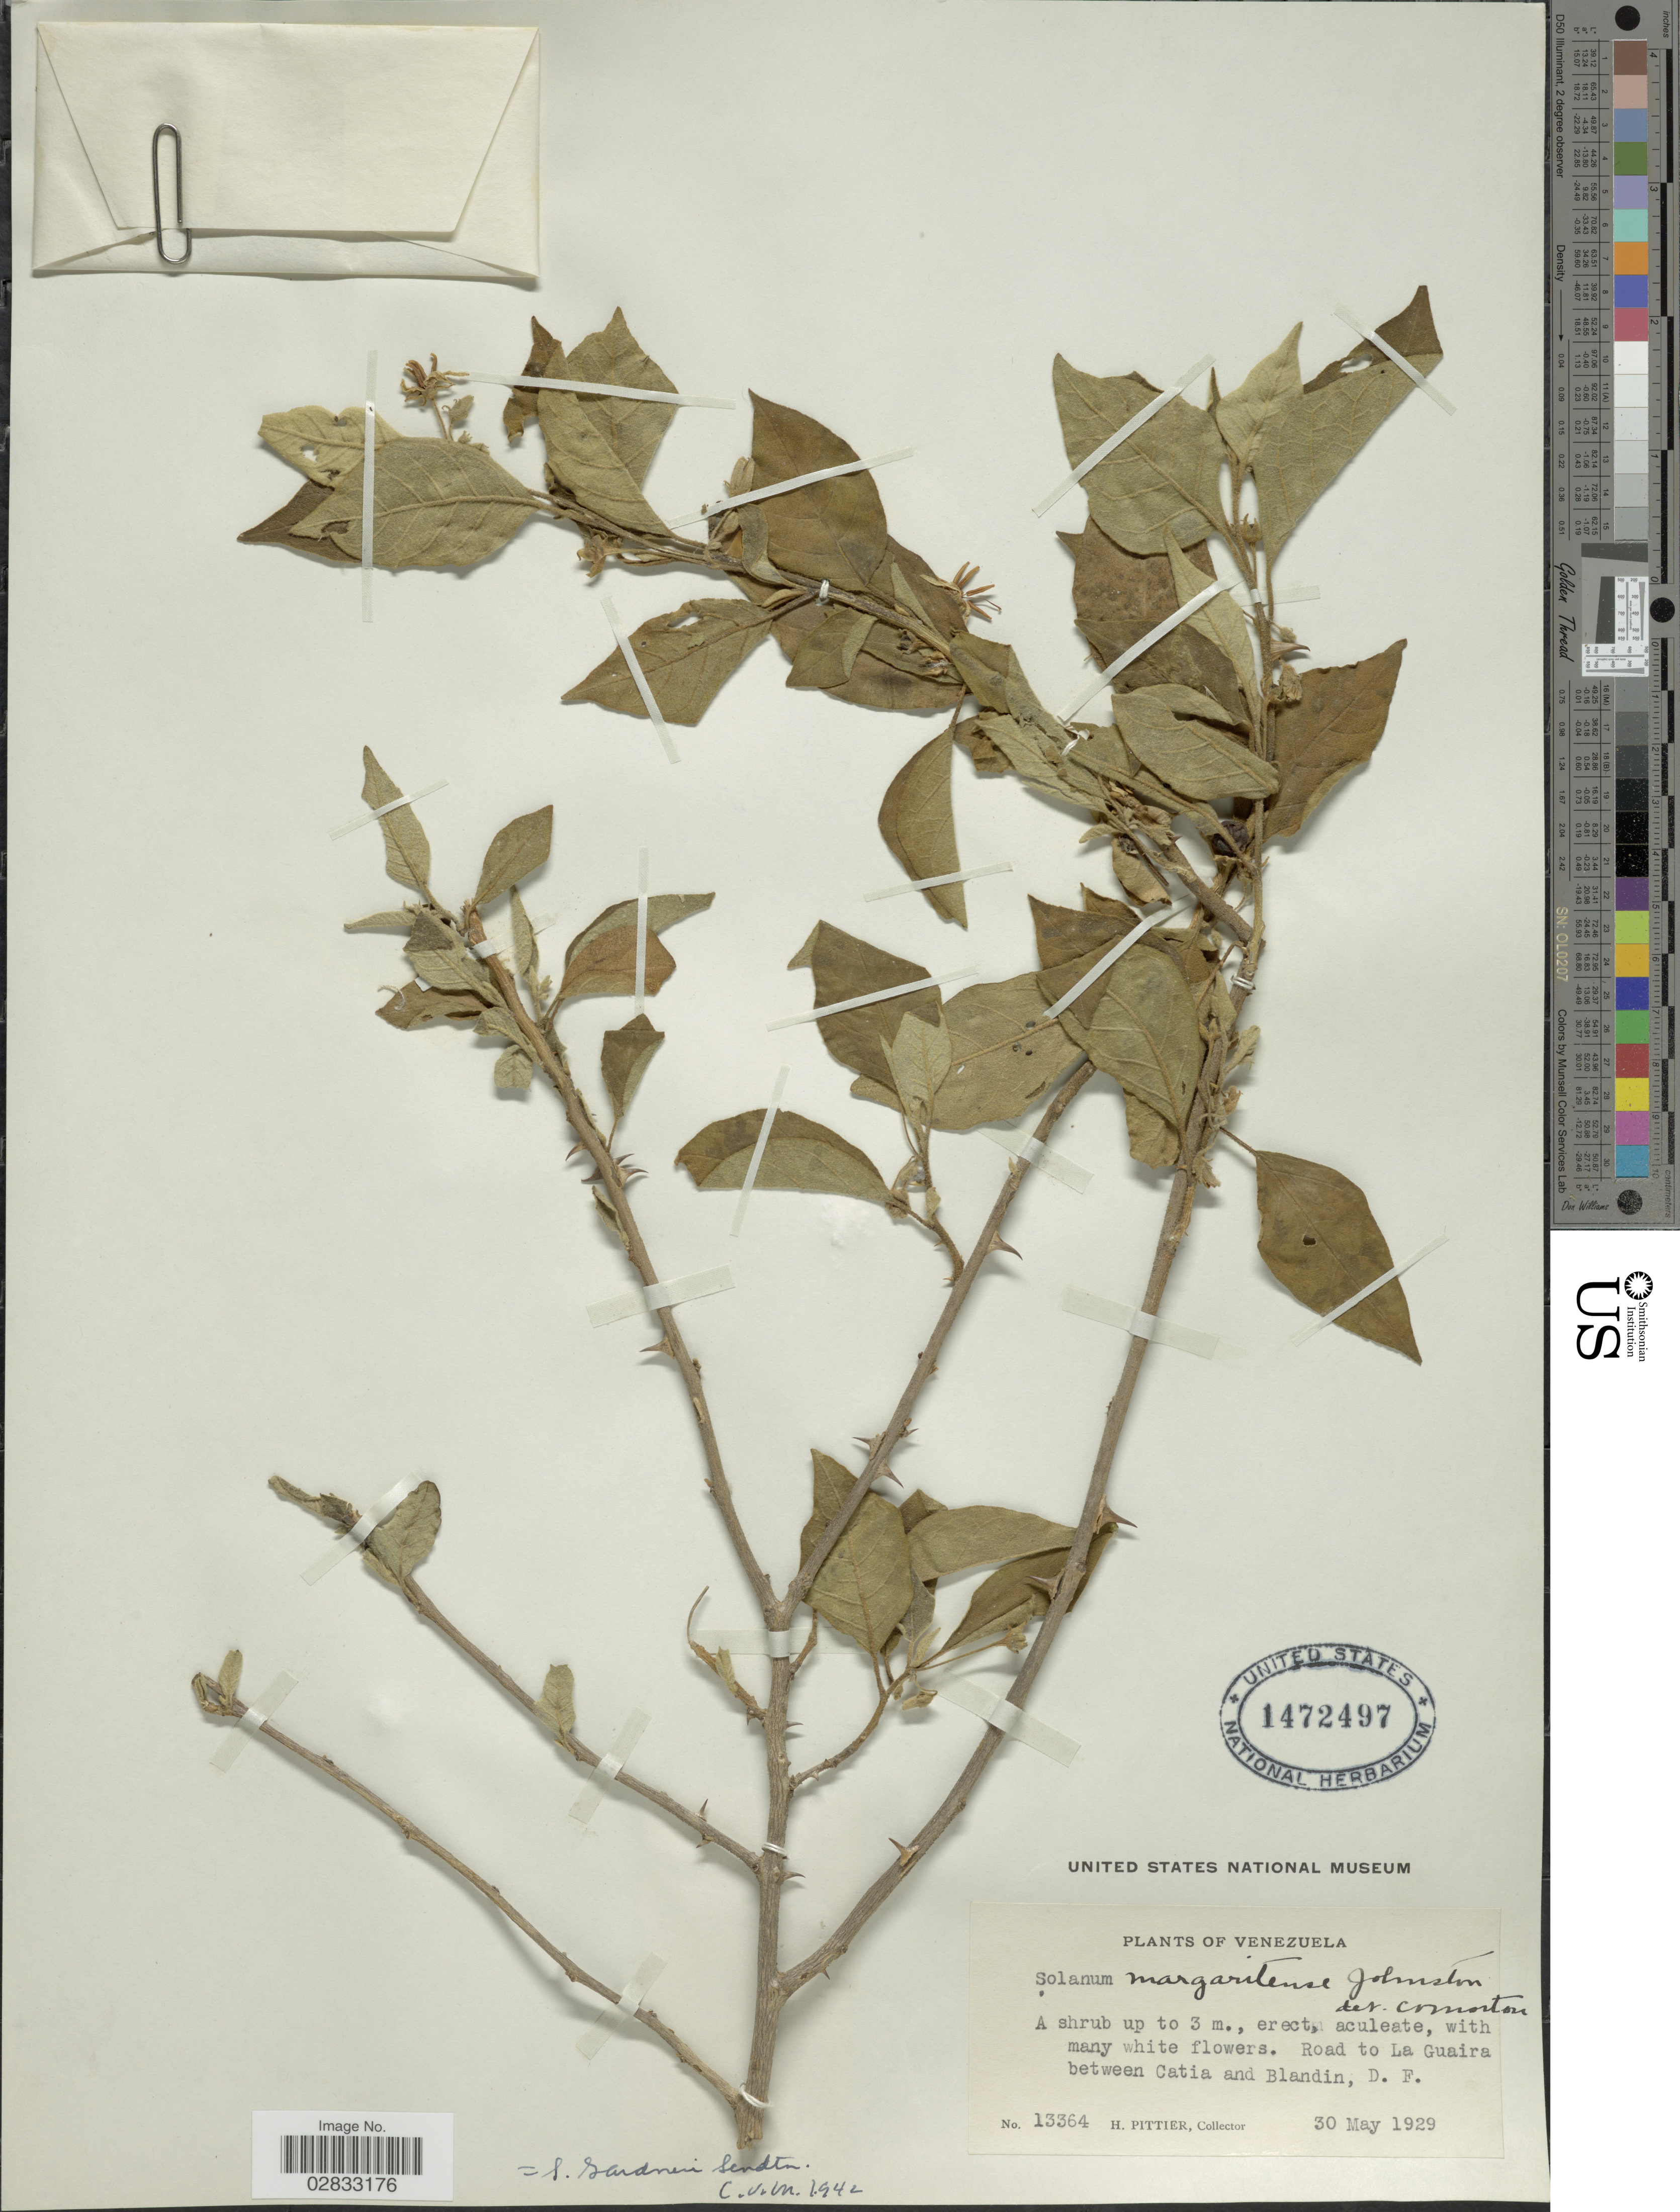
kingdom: Plantae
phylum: Tracheophyta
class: Magnoliopsida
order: Solanales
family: Solanaceae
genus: Solanum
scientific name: Solanum gardneri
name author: Sendtn. in Mart.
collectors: H. F. Pittier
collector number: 13364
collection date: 1929-05-30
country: Venezuela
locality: Road to La Guaira between Catia and Blandin, D. F.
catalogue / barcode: US 1472497